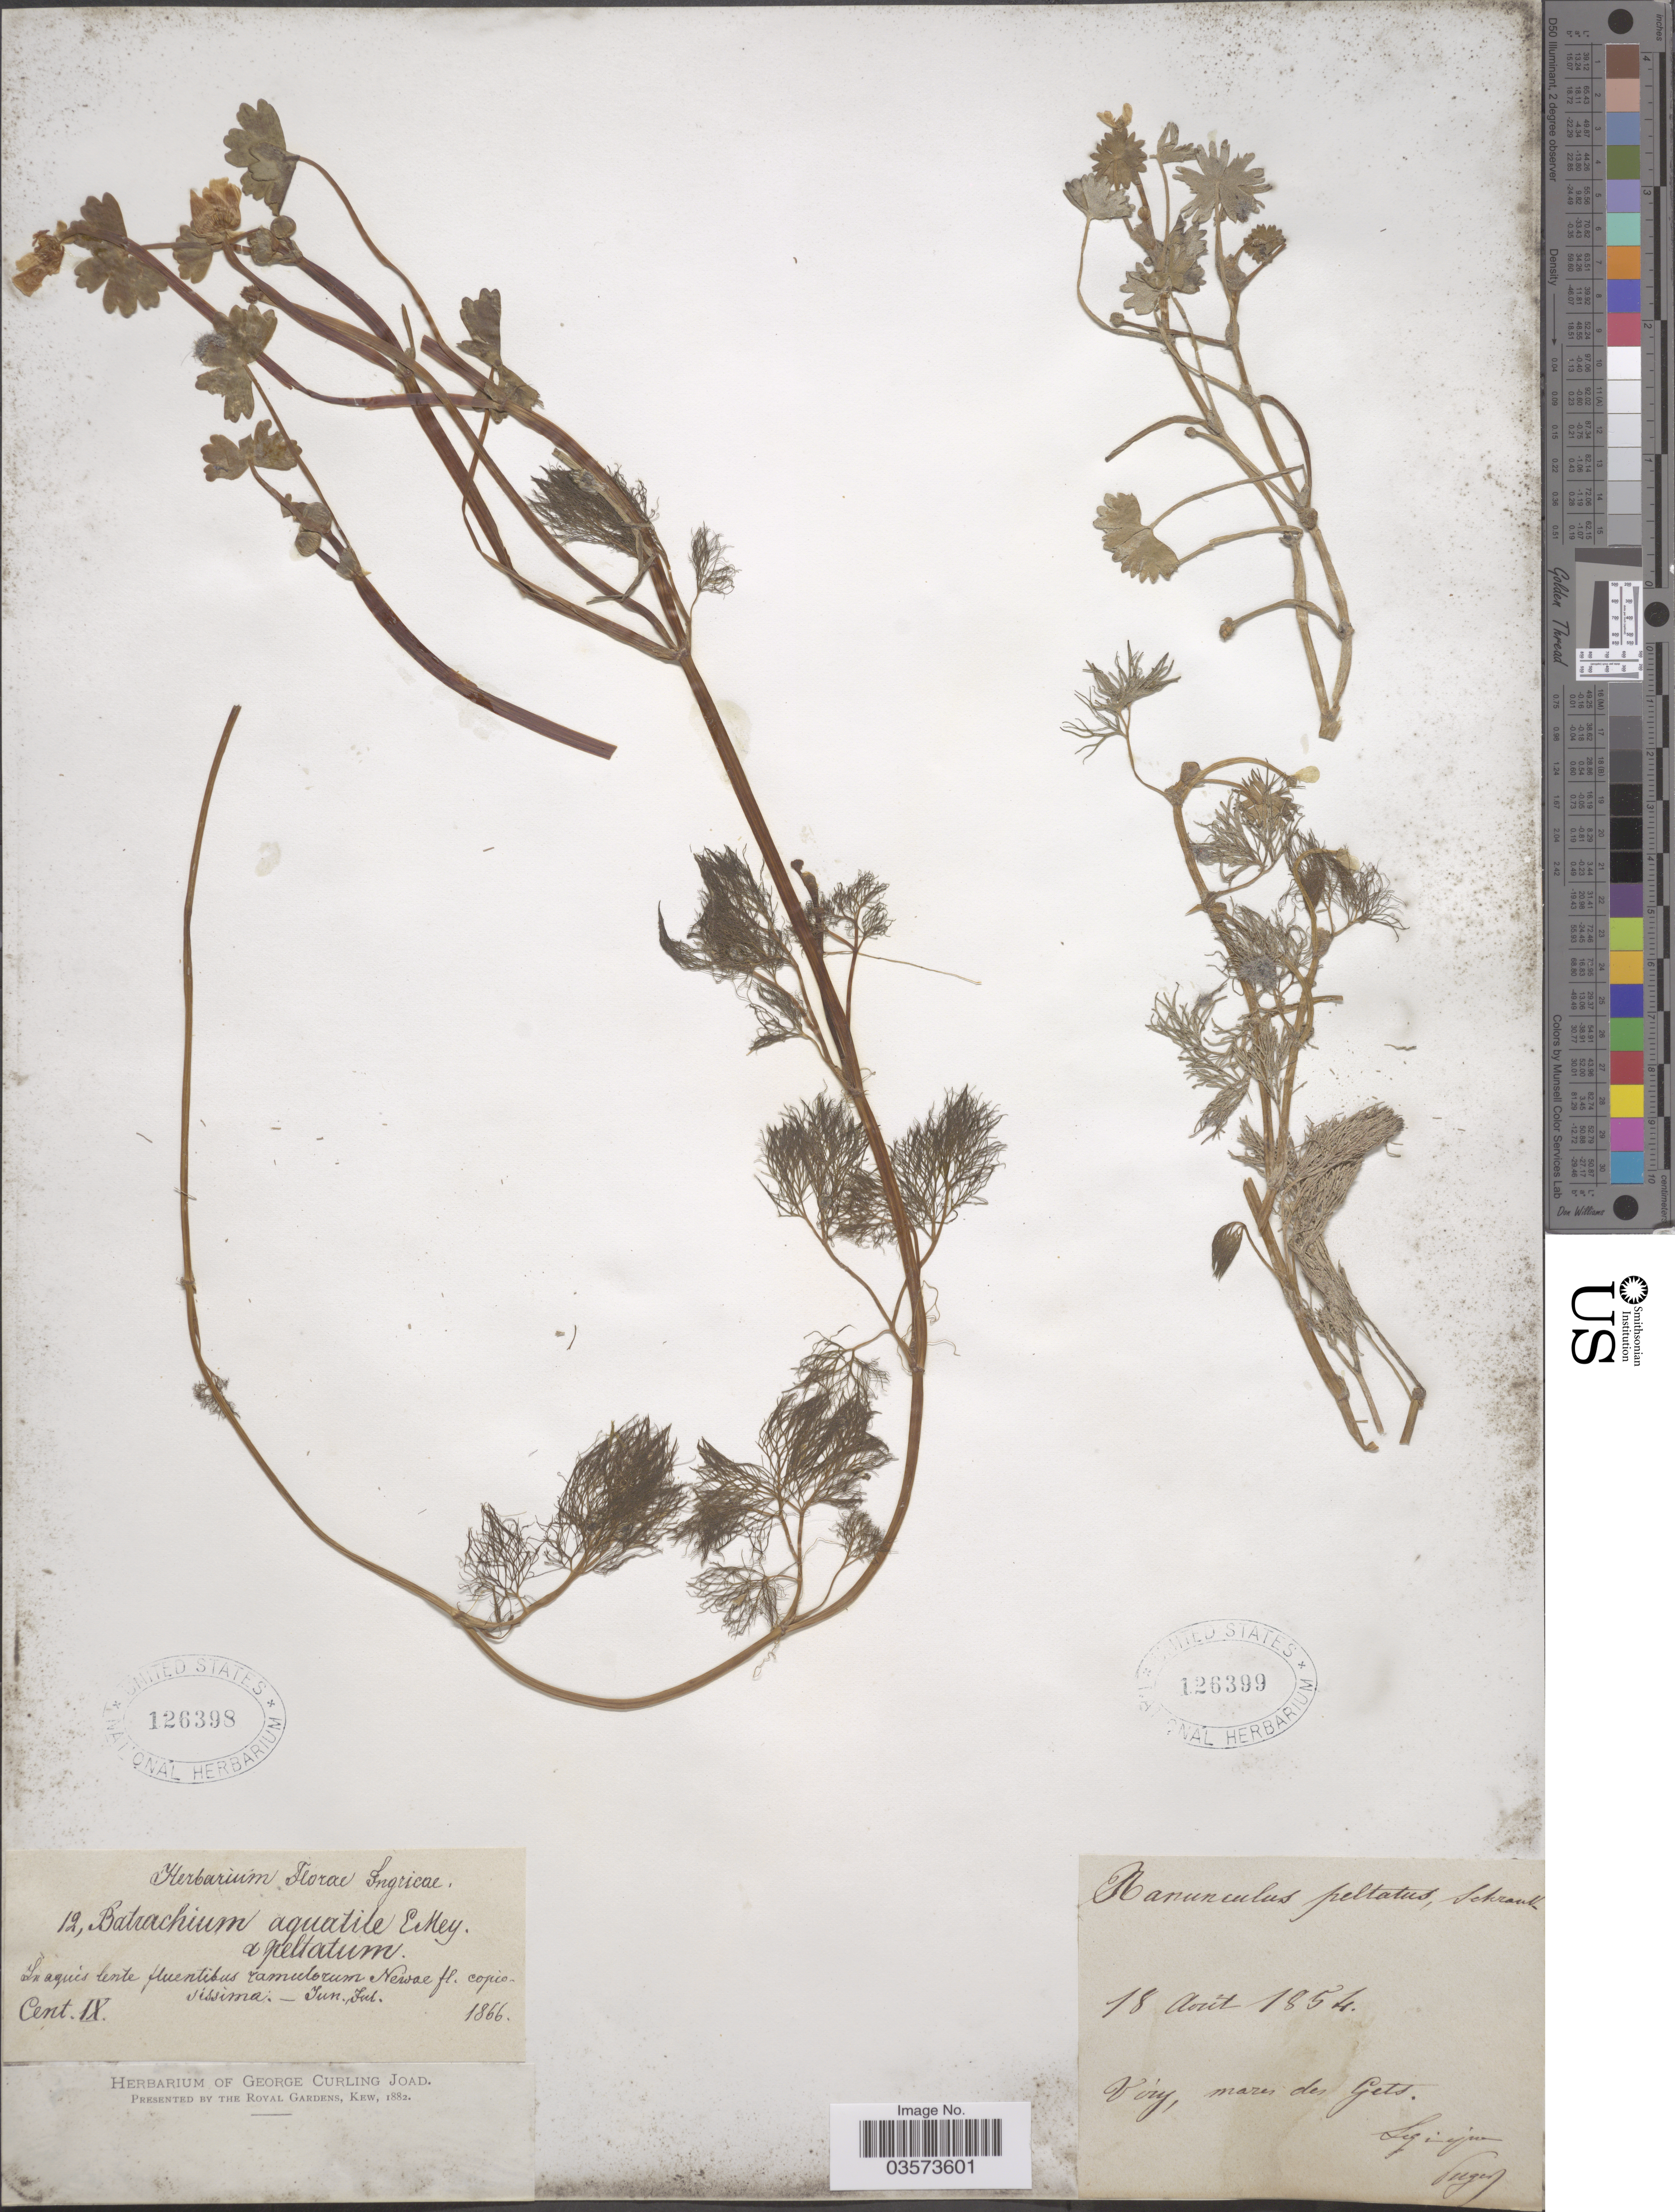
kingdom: Plantae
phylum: Tracheophyta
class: Magnoliopsida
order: Ranunculales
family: Ranunculaceae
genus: Ranunculus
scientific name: Ranunculus peltatus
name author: Schrank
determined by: Strong, Mark T., (BOT), Smithsonian Institution - National Museum of Natural History (UNITED STATES)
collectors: ex herb. Florae Ingricae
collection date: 1866-06/1866-07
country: Russian Federation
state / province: Leningrad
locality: In aquis lente fluentibus ramulorum Newae fl. copiosissima.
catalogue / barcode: US 126398